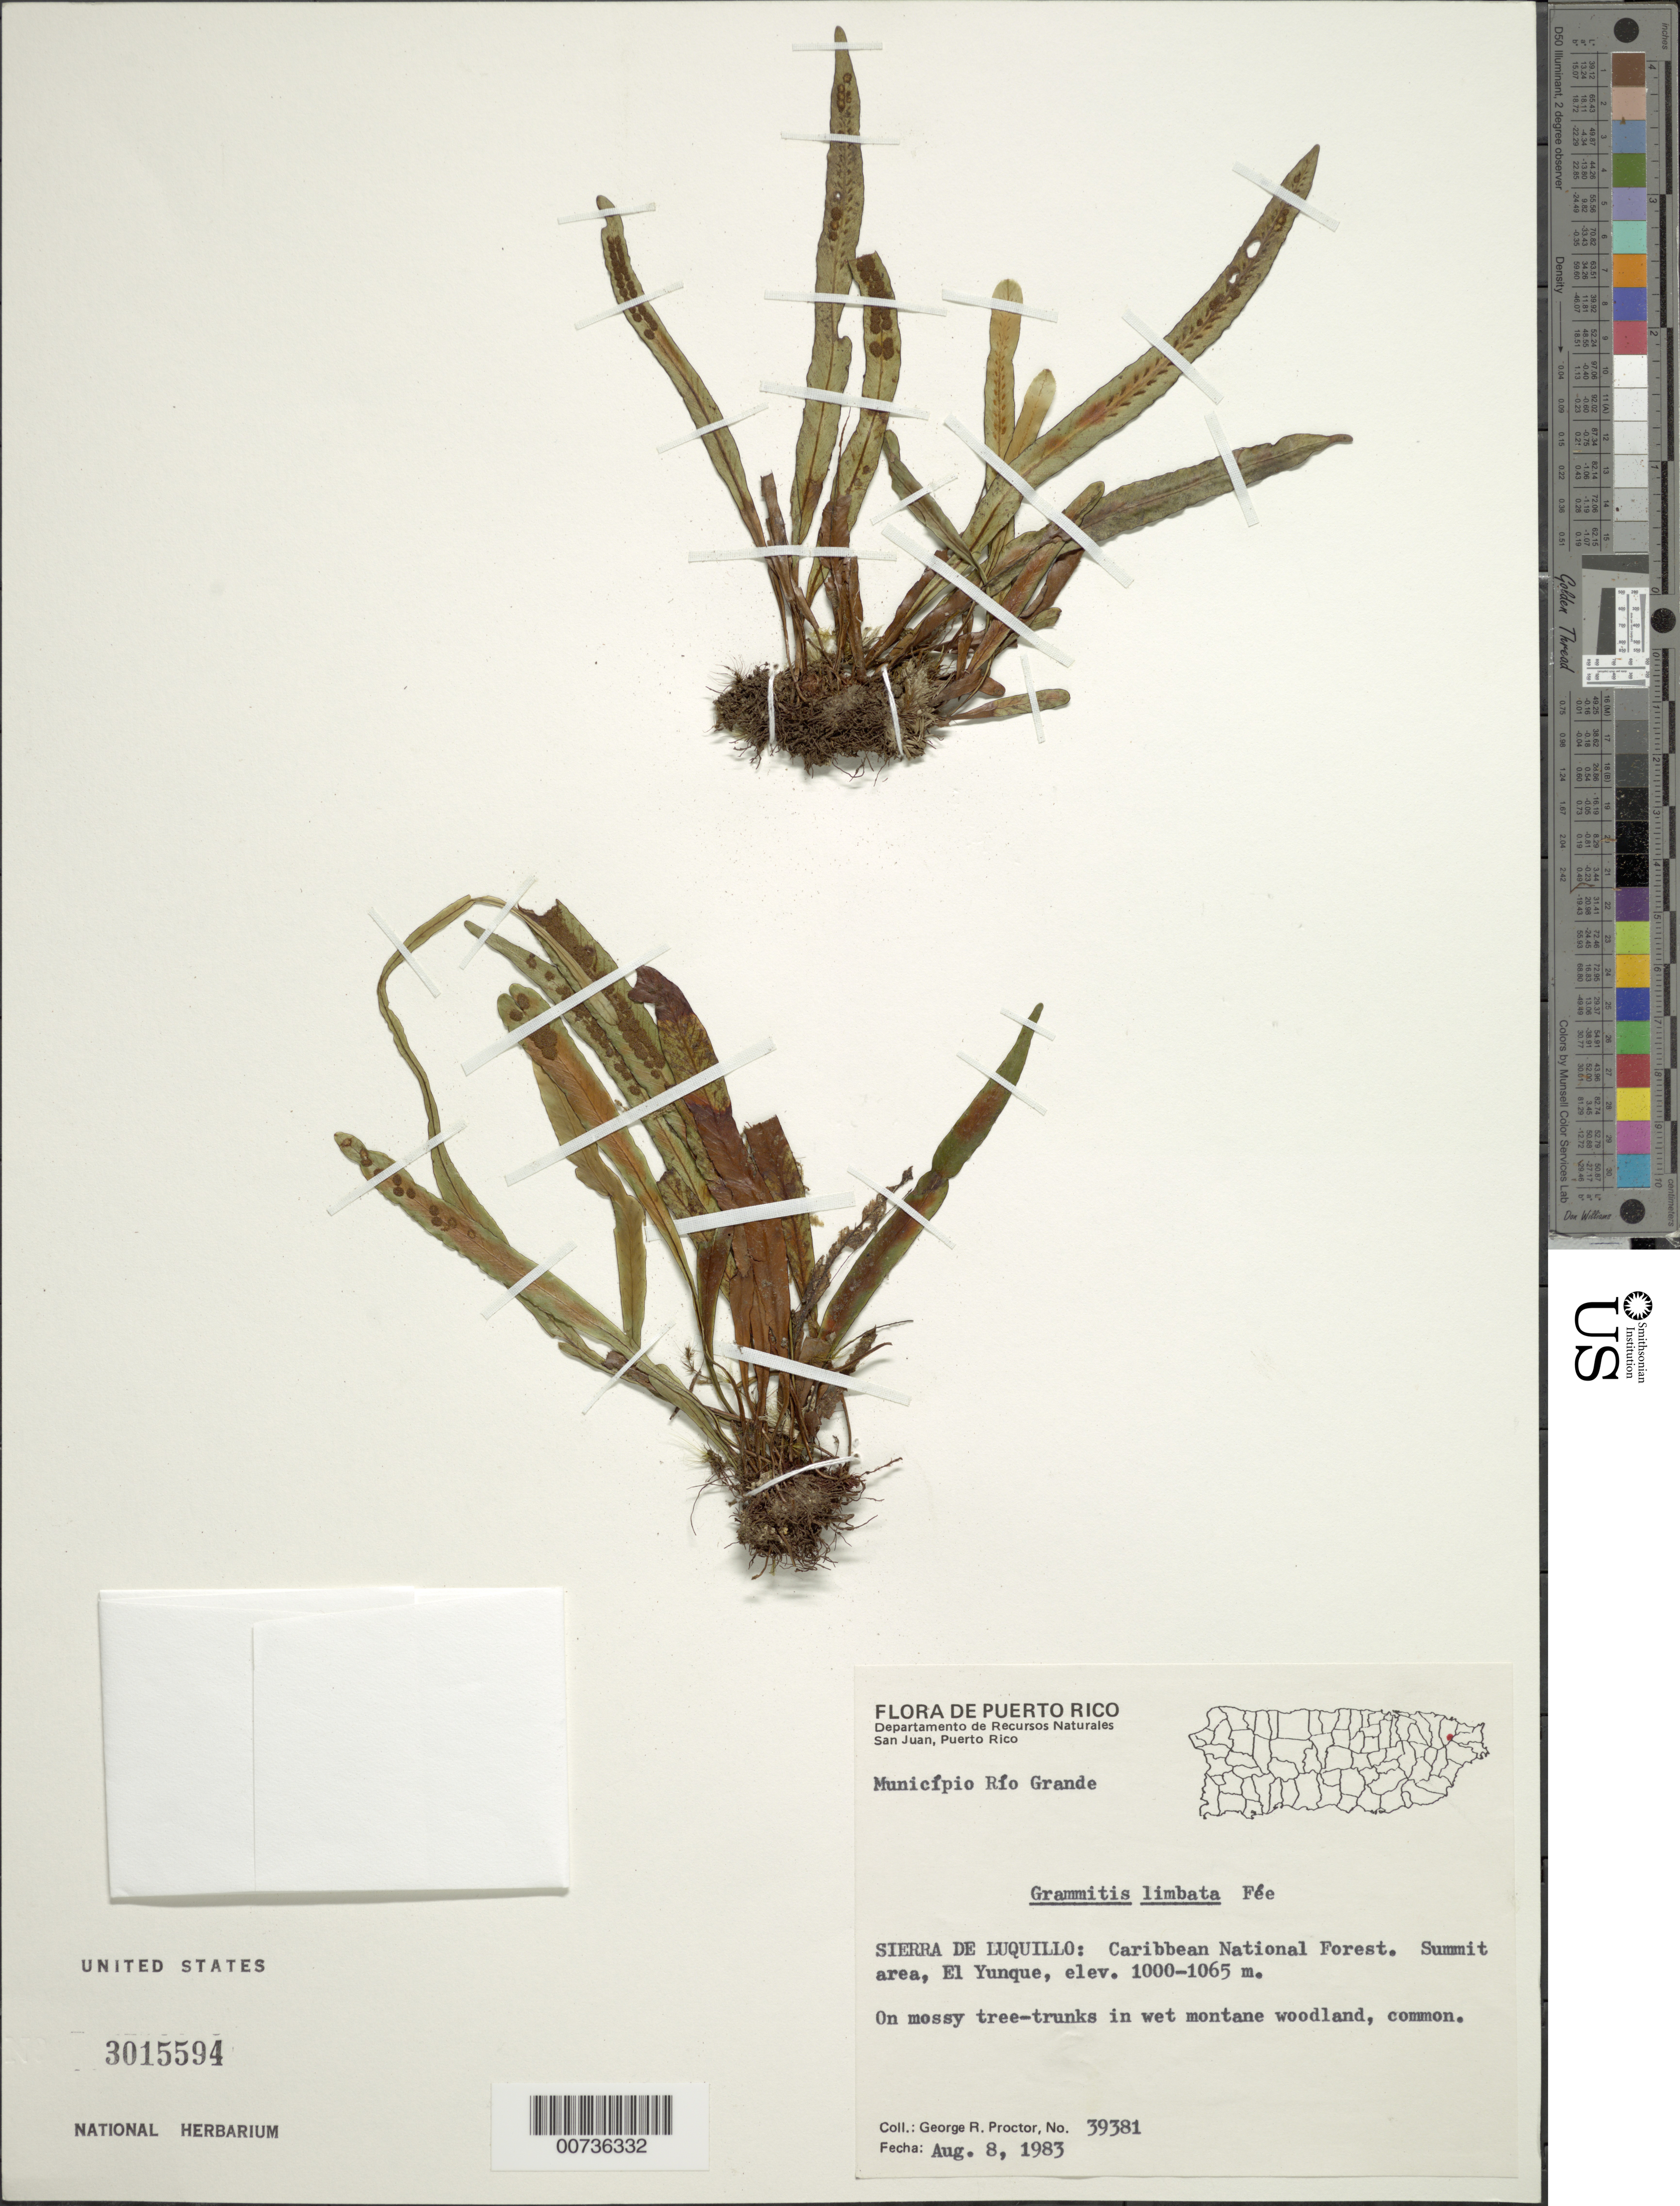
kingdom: Plantae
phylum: Tracheophyta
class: Polypodiopsida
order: Polypodiales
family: Polypodiaceae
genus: Grammitis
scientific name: Grammitis limbata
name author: Fée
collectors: G. R. Proctor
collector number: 39381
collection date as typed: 08 Aug 1983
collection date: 1983-08-08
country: Puerto Rico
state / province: Río Grande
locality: Sierra de Luquillo: Caribbean National Forest. Summit area, El Yunque. Municipio Rio Grande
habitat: On mossy tree-trunks in wet montane woodland, common.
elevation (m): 1000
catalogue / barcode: US 3015594